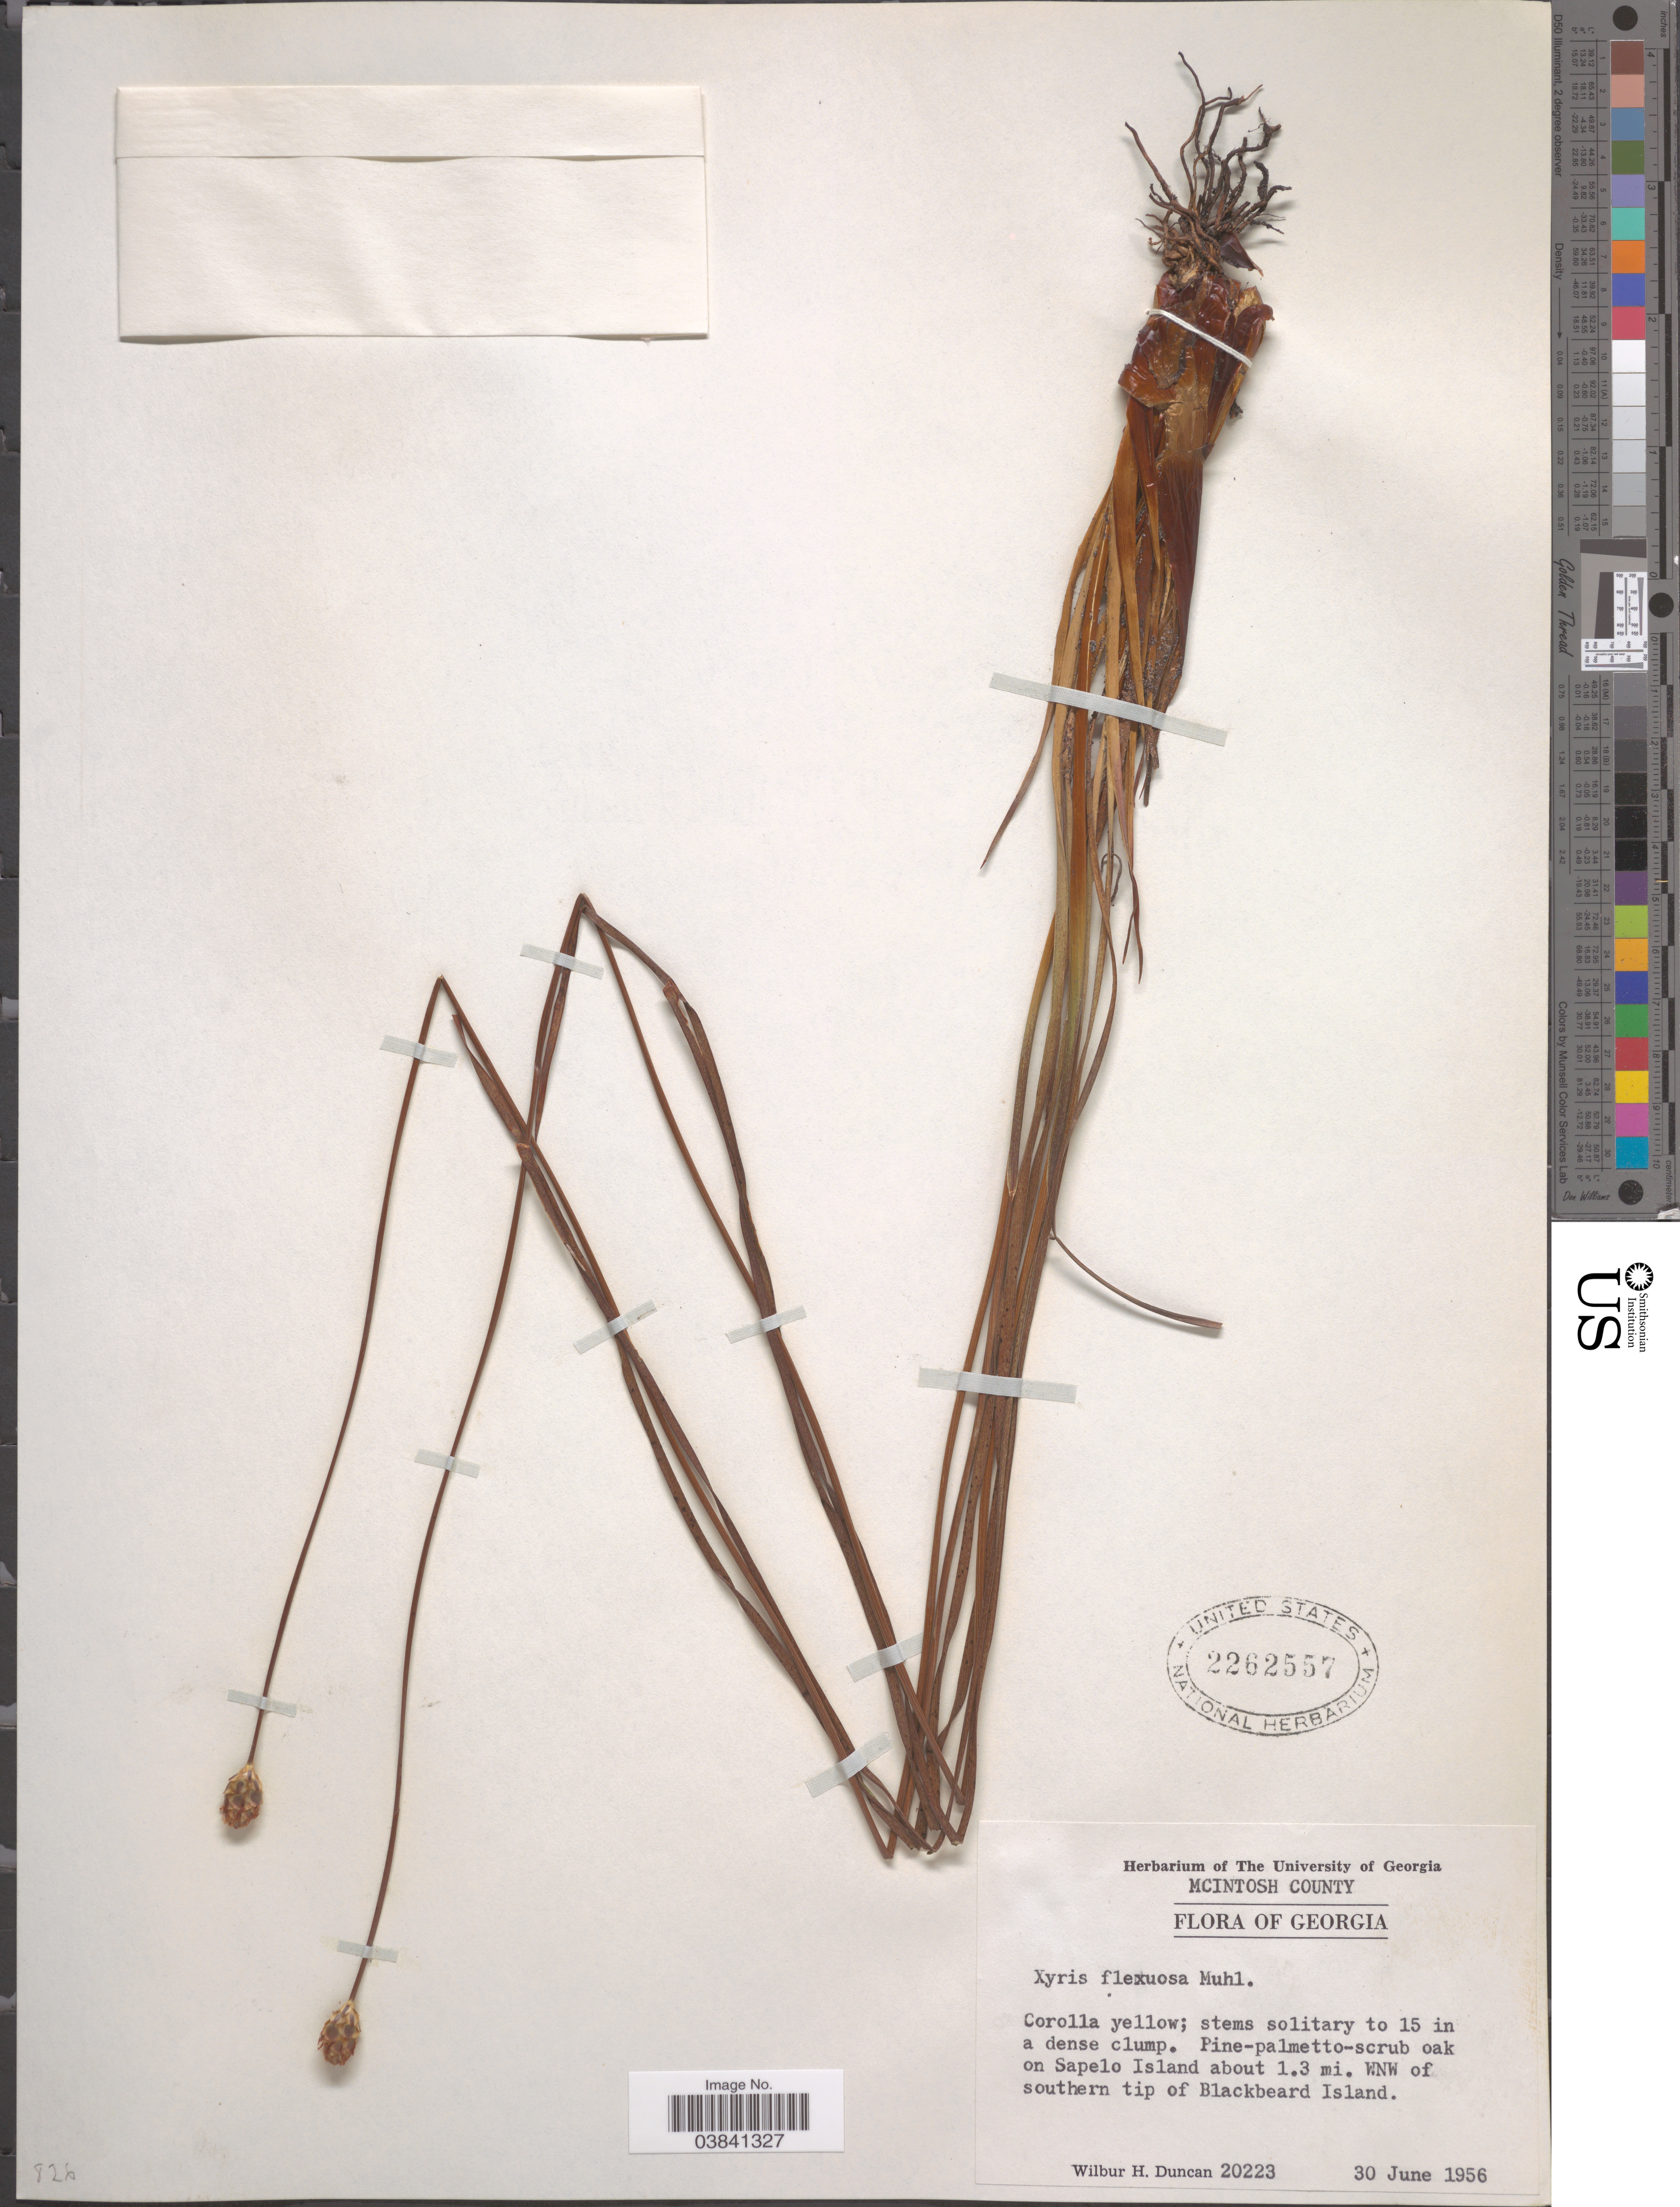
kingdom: Plantae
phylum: Tracheophyta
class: Liliopsida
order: Poales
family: Xyridaceae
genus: Xyris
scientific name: Xyris caroliniana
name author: Walter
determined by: Strong, Mark T., (BOT), Smithsonian Institution - National Museum of Natural History (UNITED STATES)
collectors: W. H. Duncan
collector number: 20223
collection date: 1956-06-30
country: United States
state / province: Georgia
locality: Mcintosh County. On Sapelo Island about 1.3 mi. WNW of southern tip of Blackbeard Island.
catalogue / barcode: US 2262557